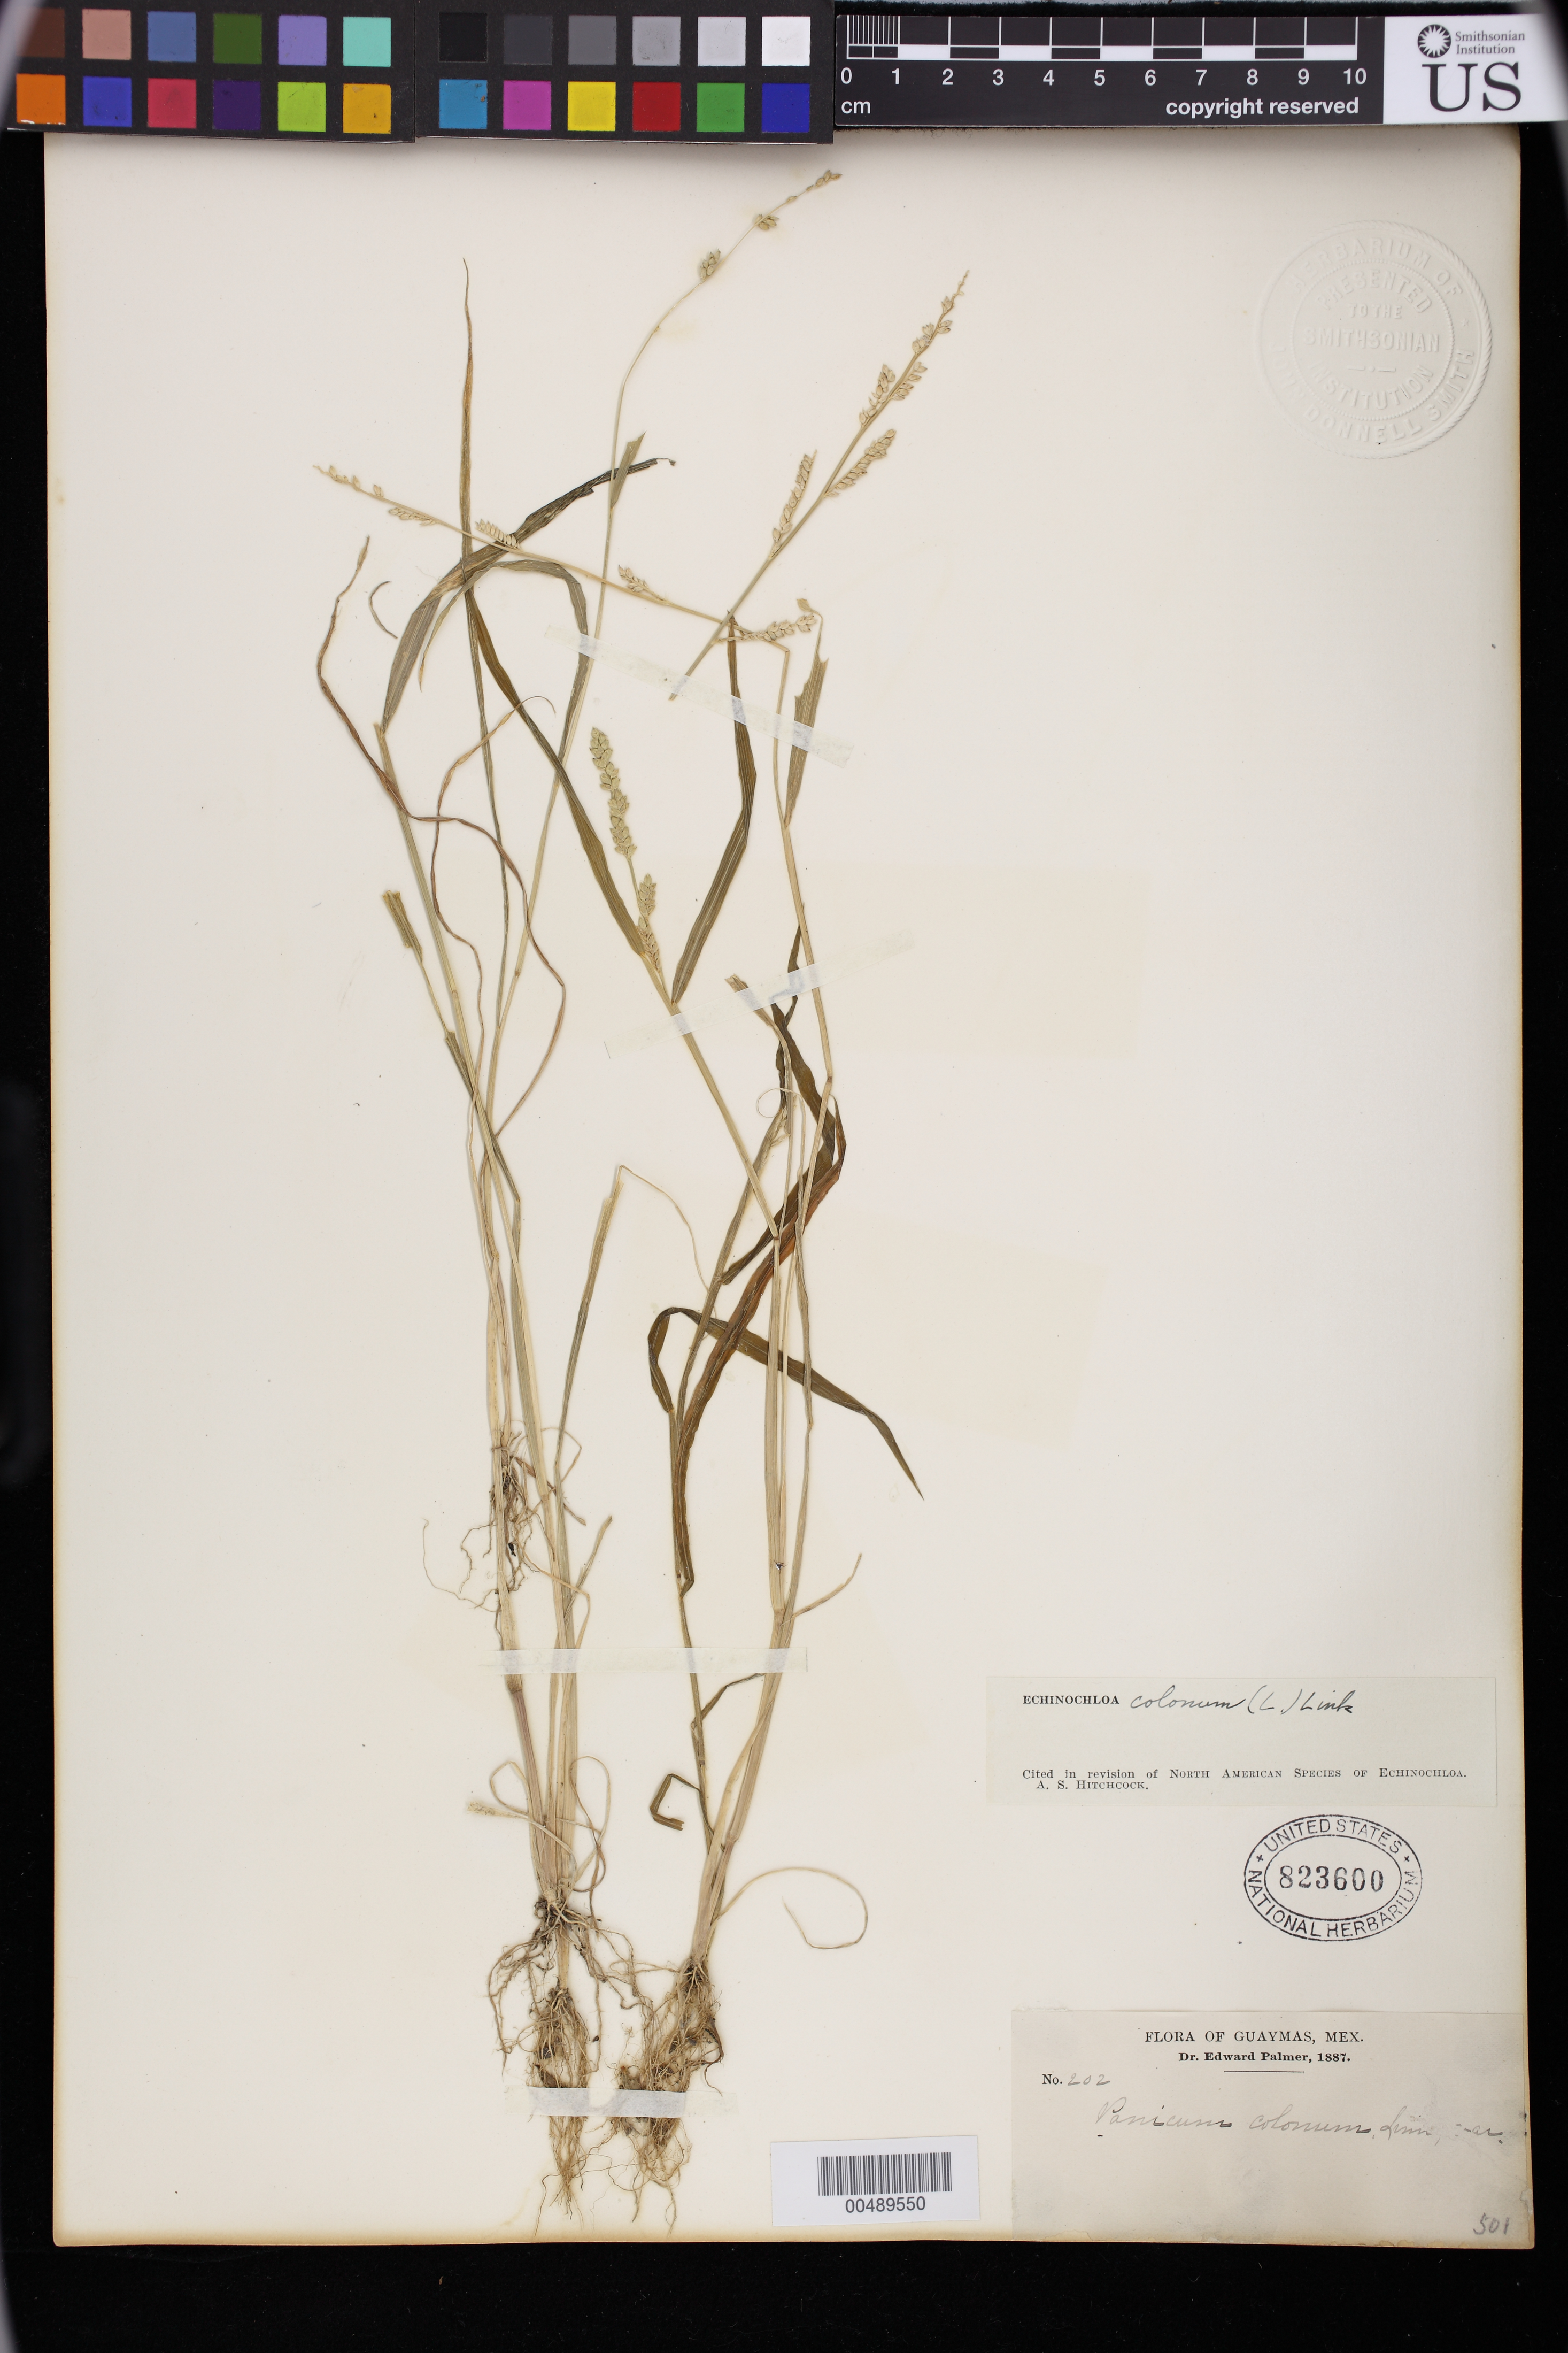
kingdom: Plantae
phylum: Tracheophyta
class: Liliopsida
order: Poales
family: Poaceae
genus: Echinochloa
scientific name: Echinochloa colona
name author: (L.) Link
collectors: E. Palmer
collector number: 202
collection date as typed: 1887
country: Mexico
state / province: Sonora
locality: Guaymas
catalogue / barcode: US 823600